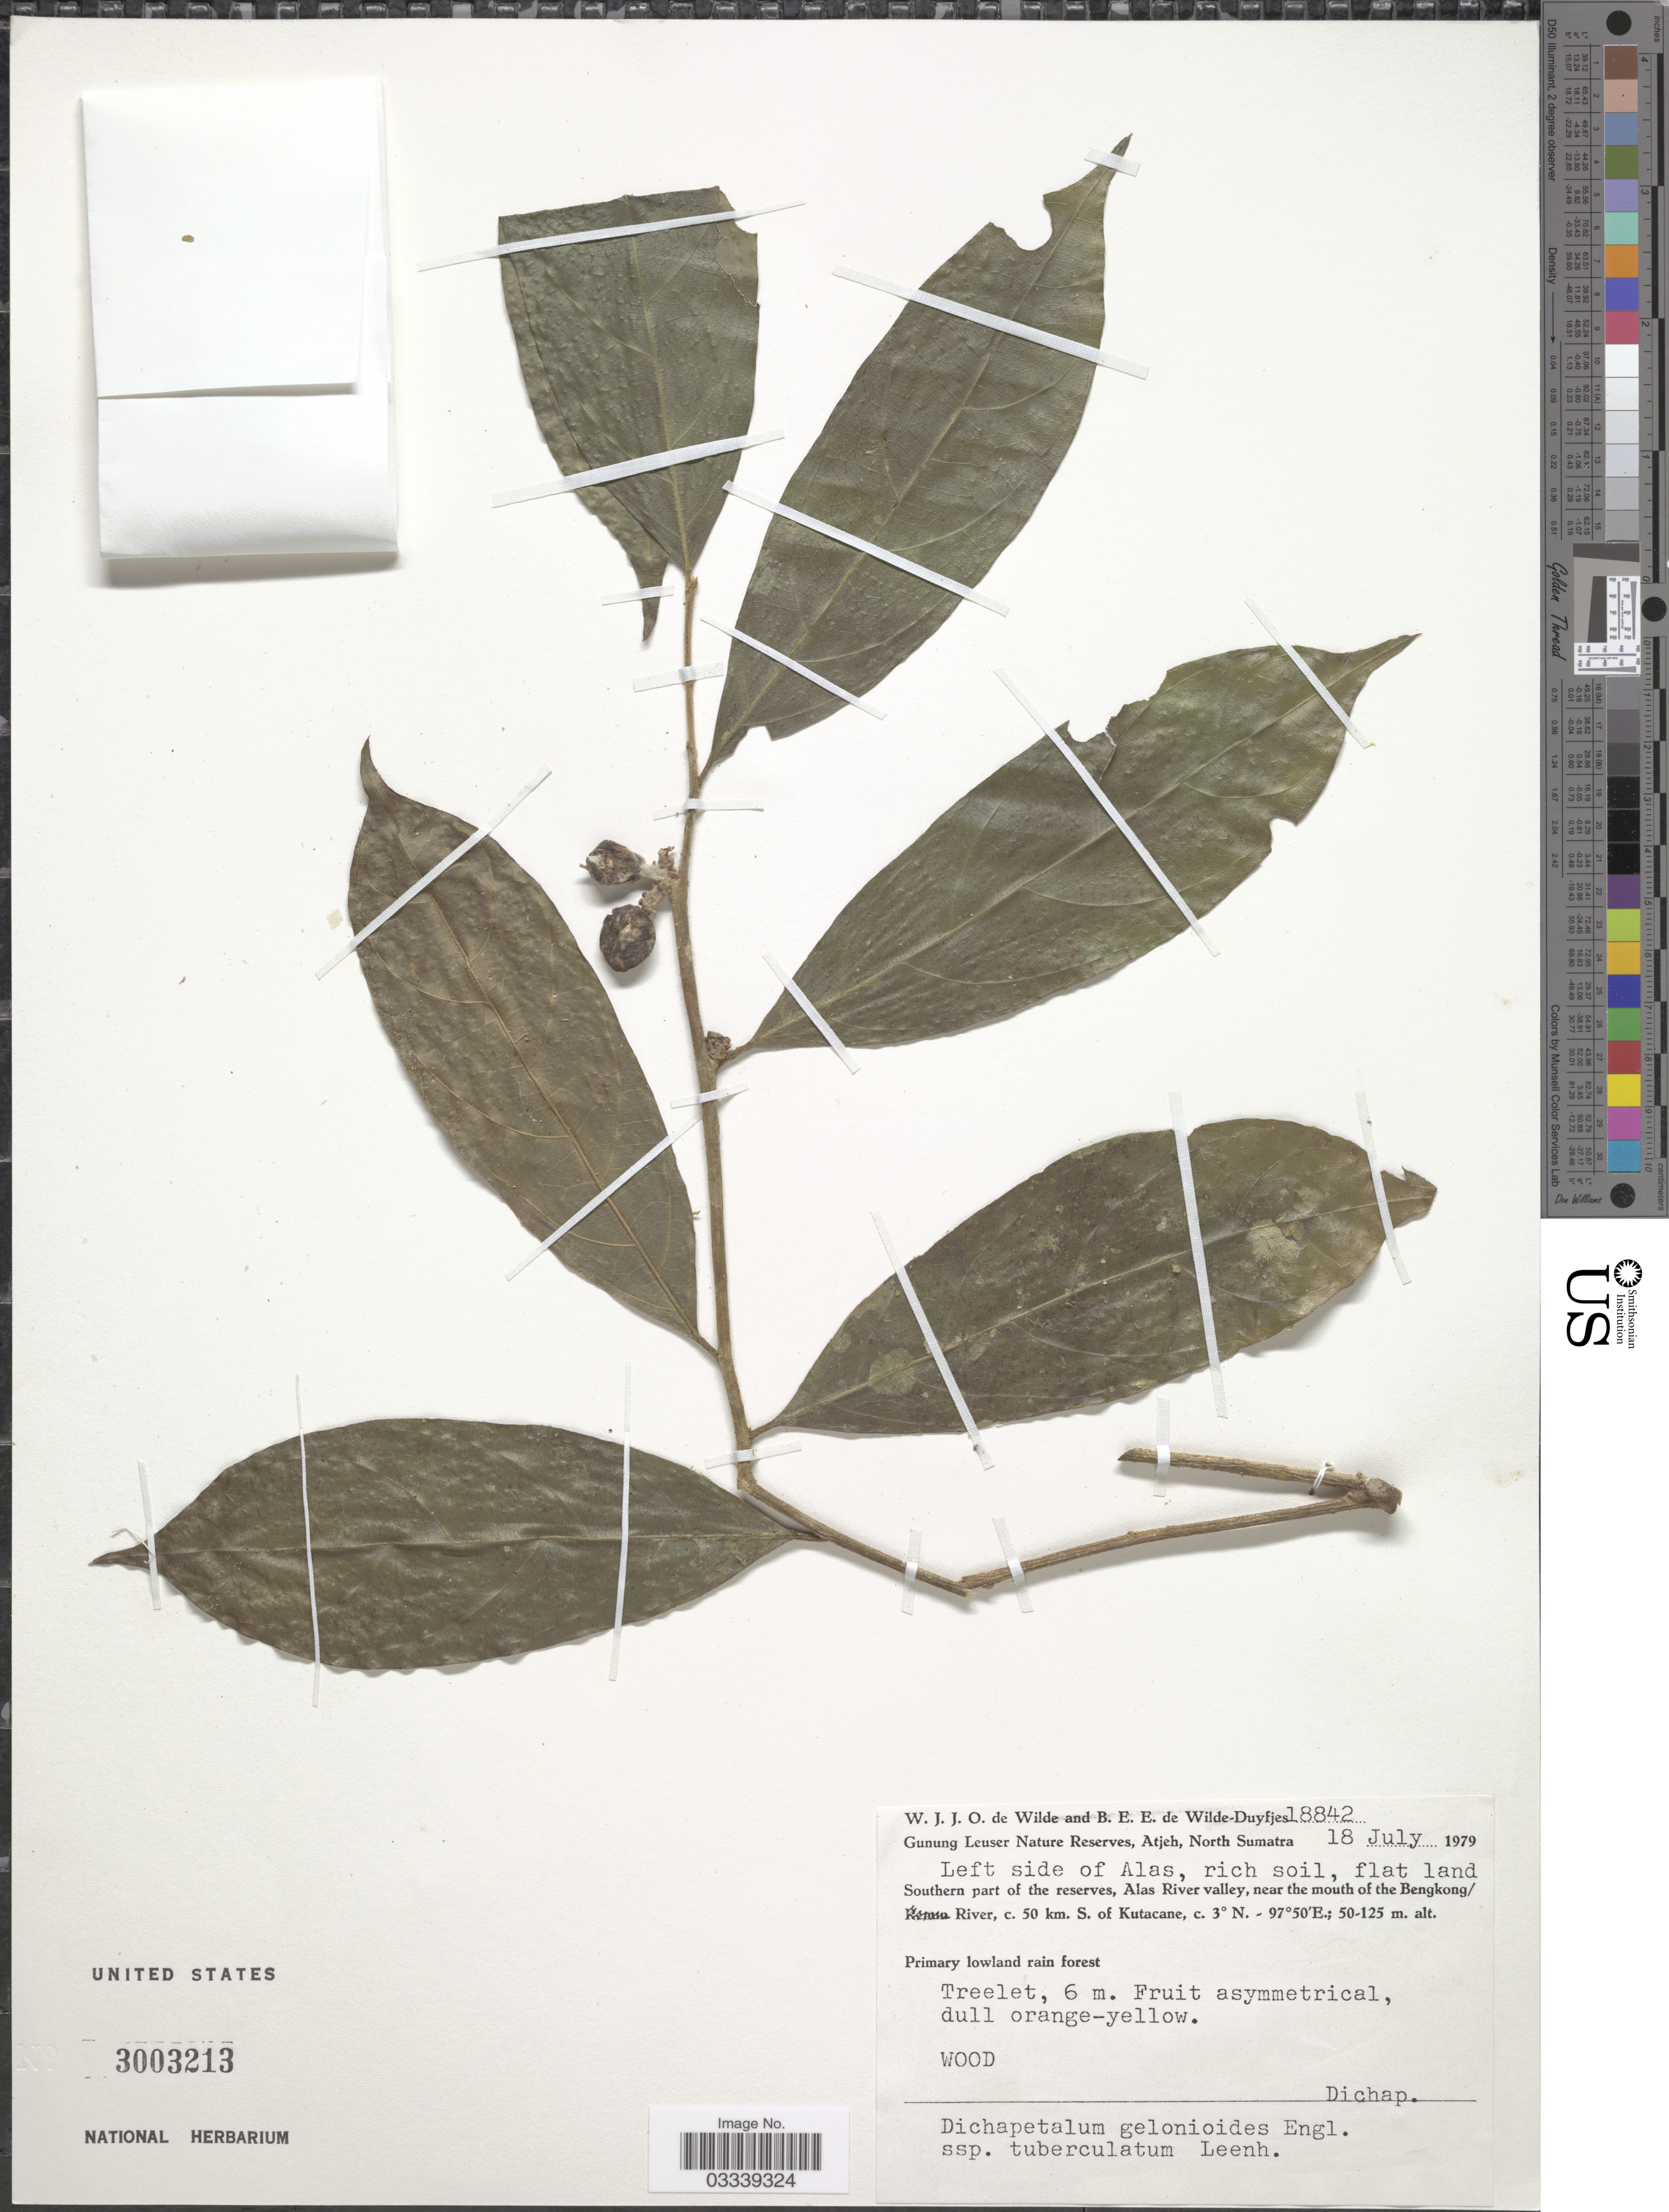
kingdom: Plantae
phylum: Tracheophyta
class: Magnoliopsida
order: Malpighiales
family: Dichapetalaceae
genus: Dichapetalum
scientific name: Dichapetalum gelonioides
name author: (Roxb.) Engl.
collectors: W. J. de Wilde & B. E. de Wilde-Duyfjes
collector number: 18842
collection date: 1979-07-18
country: Indonesia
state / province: Sumatra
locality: Gunung Leuser Nature Reserves, Atjeh, North Sumatra, Left side of Alas, Southern part of the reserves, Alas River valley, near the mouth of Bengkong/River, c. 50 km. S. of Kutacane.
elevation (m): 50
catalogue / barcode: US 3003213